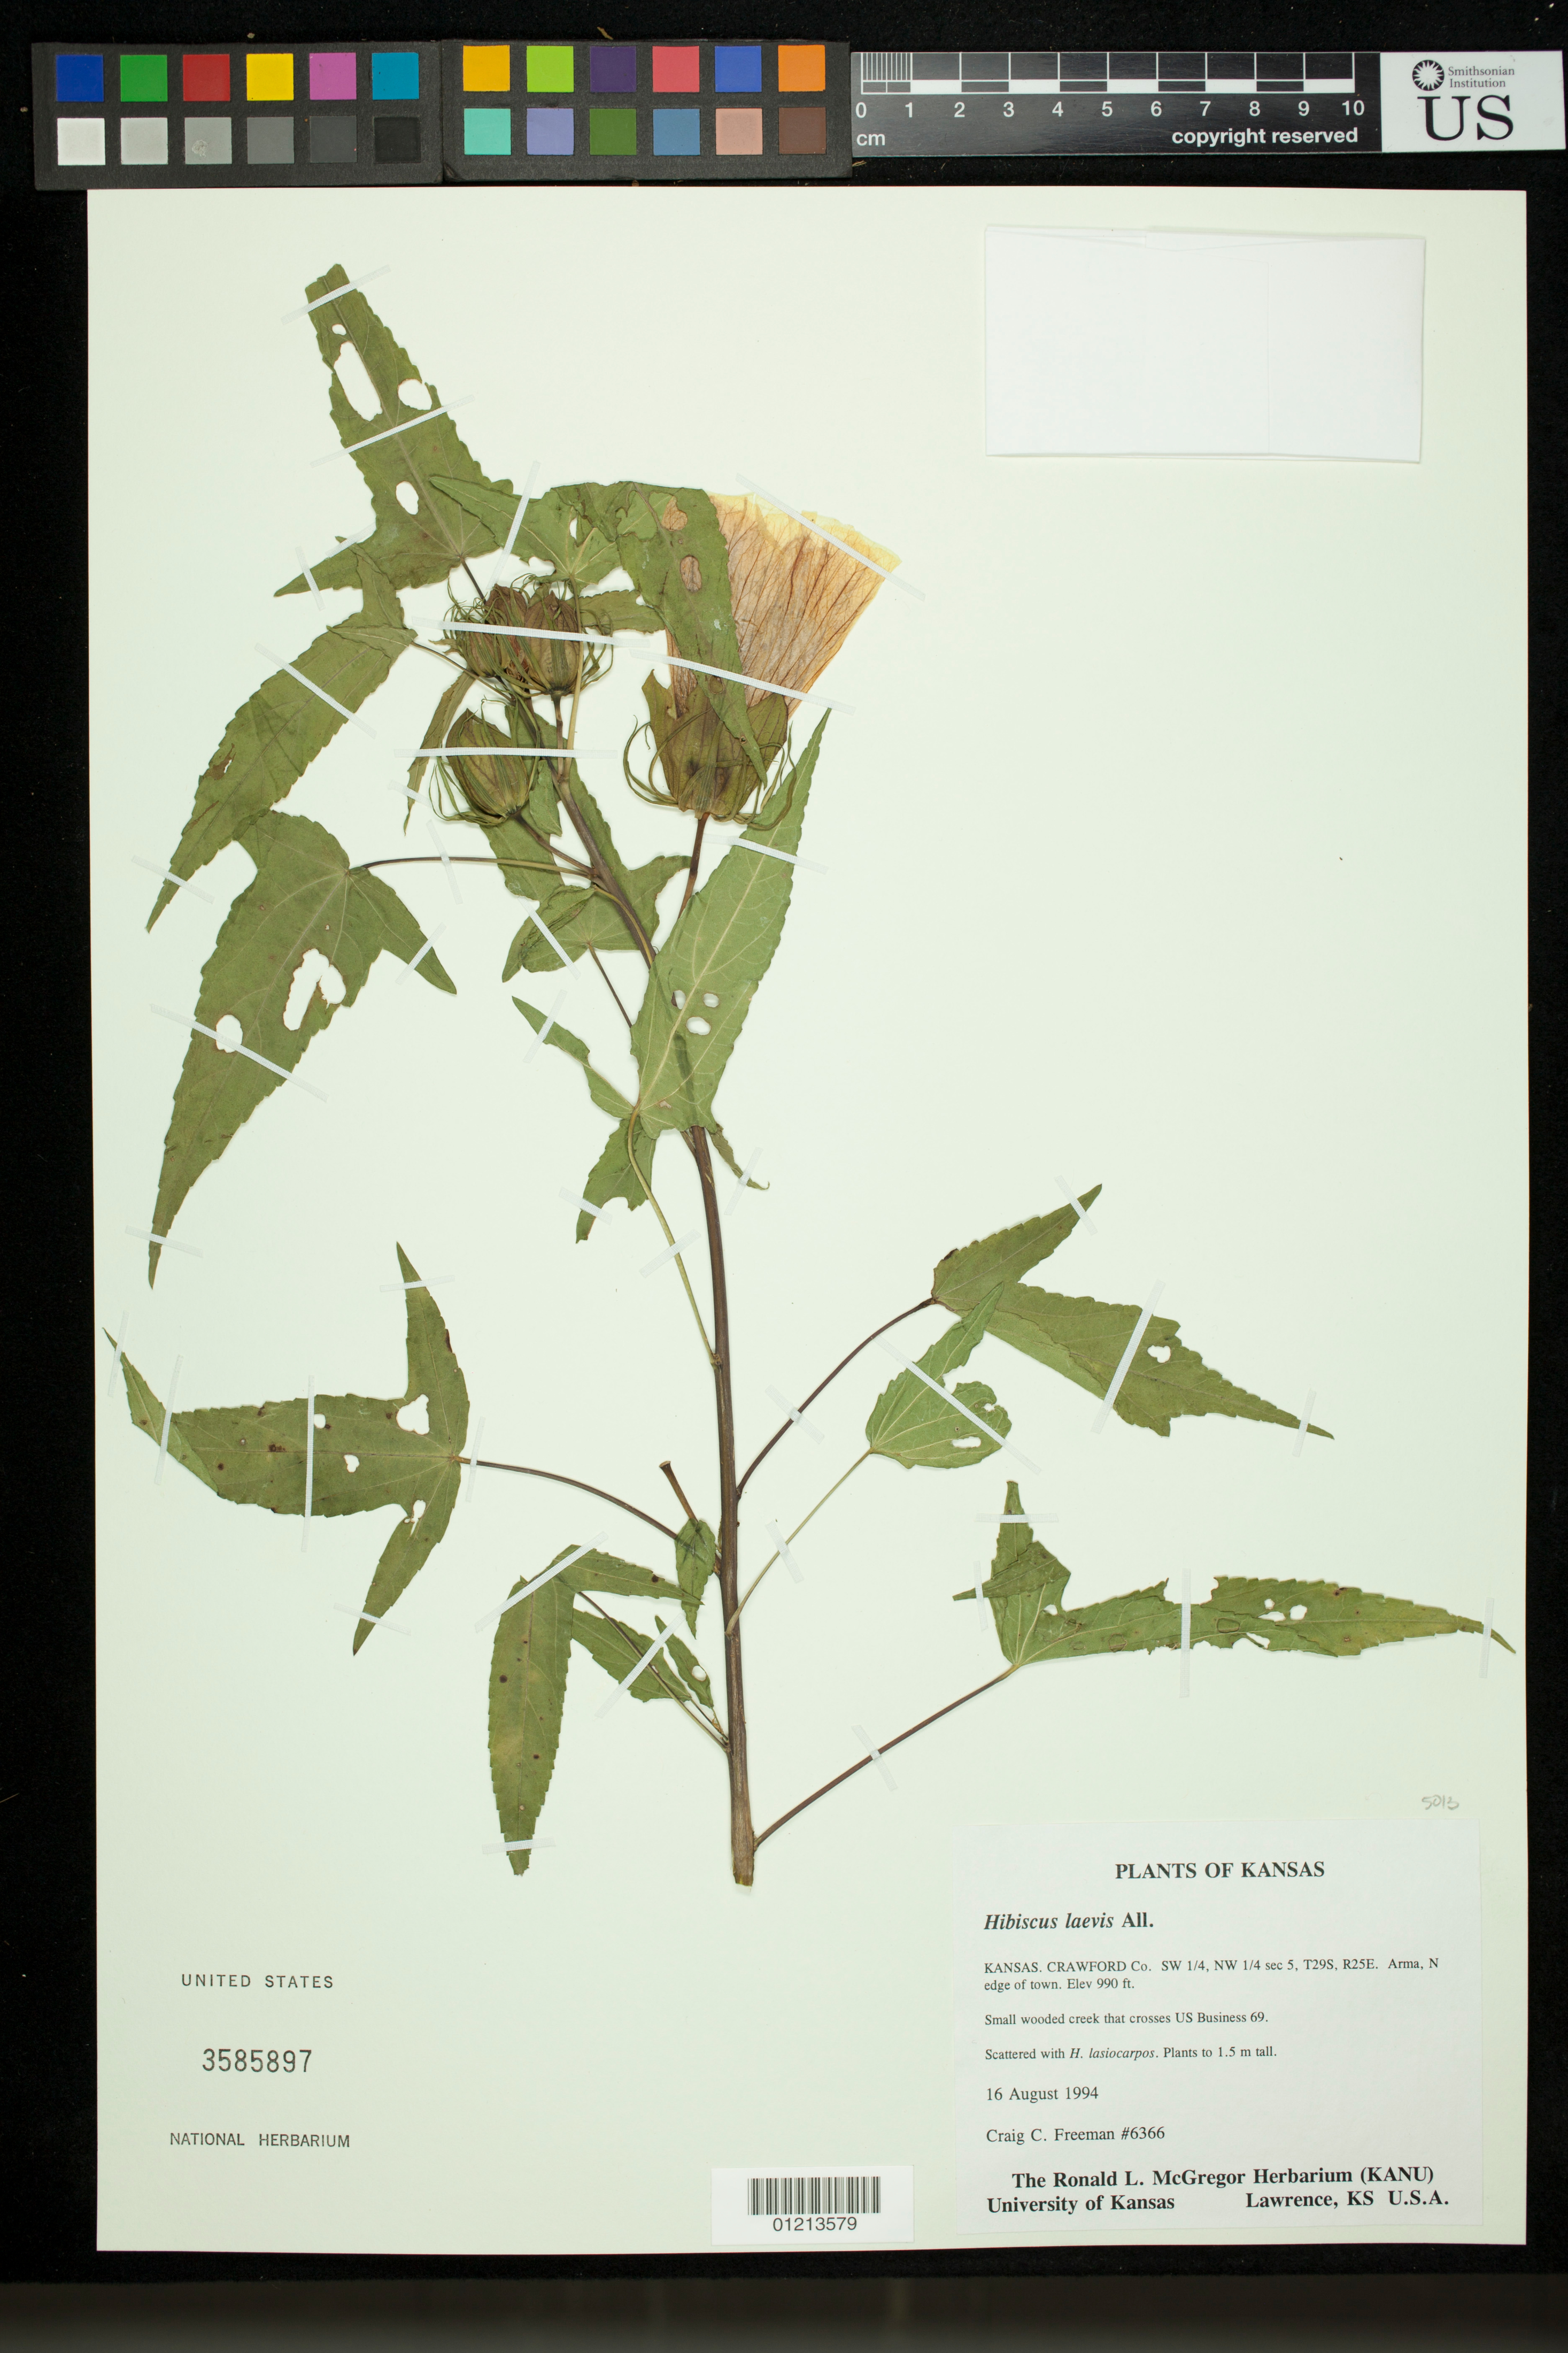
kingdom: Plantae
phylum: Tracheophyta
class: Magnoliopsida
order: Malvales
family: Malvaceae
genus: Hibiscus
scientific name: Hibiscus laevis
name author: All.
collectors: C. C. Freeman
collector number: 6366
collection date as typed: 16 Aug 1994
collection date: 1994-08-16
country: United States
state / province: Kansas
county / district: Crawford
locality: Crawford Co. SW 1/4, NW 1/4 sec 5, T29S, R25E. Arma, N edge of town.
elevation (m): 302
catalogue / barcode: US 3585897